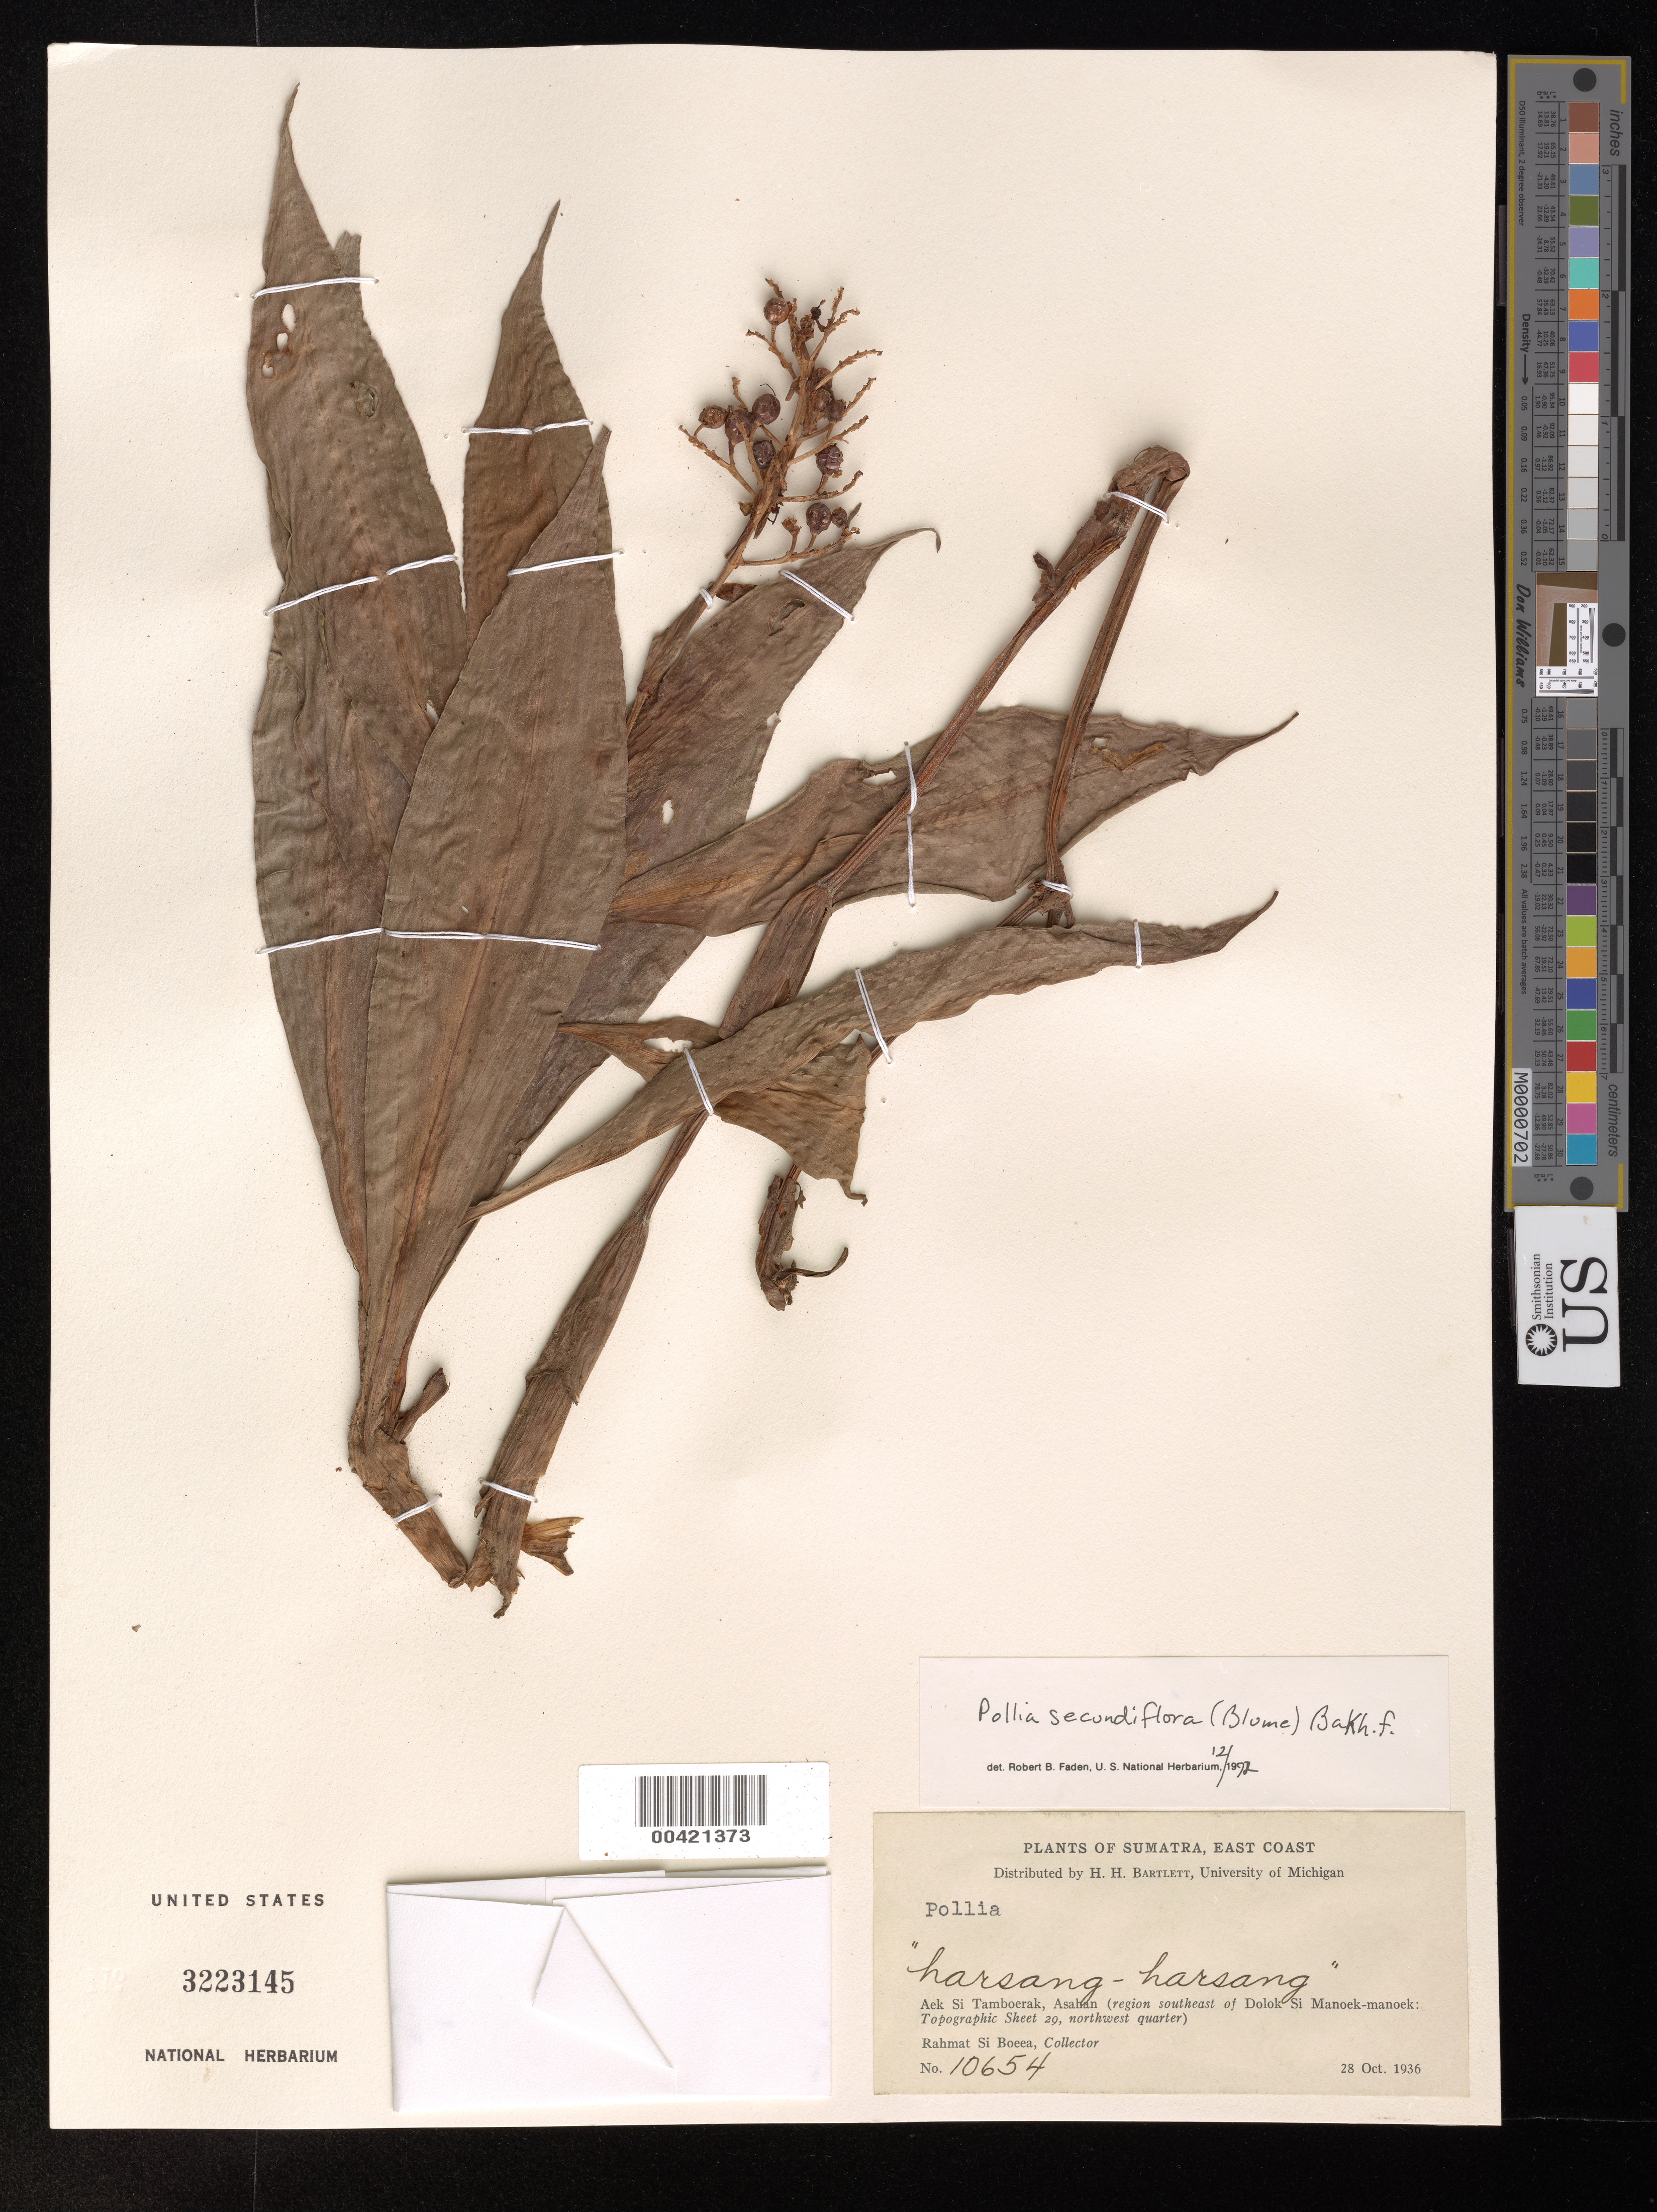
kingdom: Plantae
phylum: Tracheophyta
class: Liliopsida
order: Commelinales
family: Commelinaceae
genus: Pollia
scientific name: Pollia secundiflora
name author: (Blume) Bakh. f.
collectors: Rahmat Si Boeea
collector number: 10654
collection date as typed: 28 Oct 1936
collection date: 1936-10-28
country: Indonesia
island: Sumatra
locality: Aek si tamoerak, e coast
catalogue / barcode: US 3223145